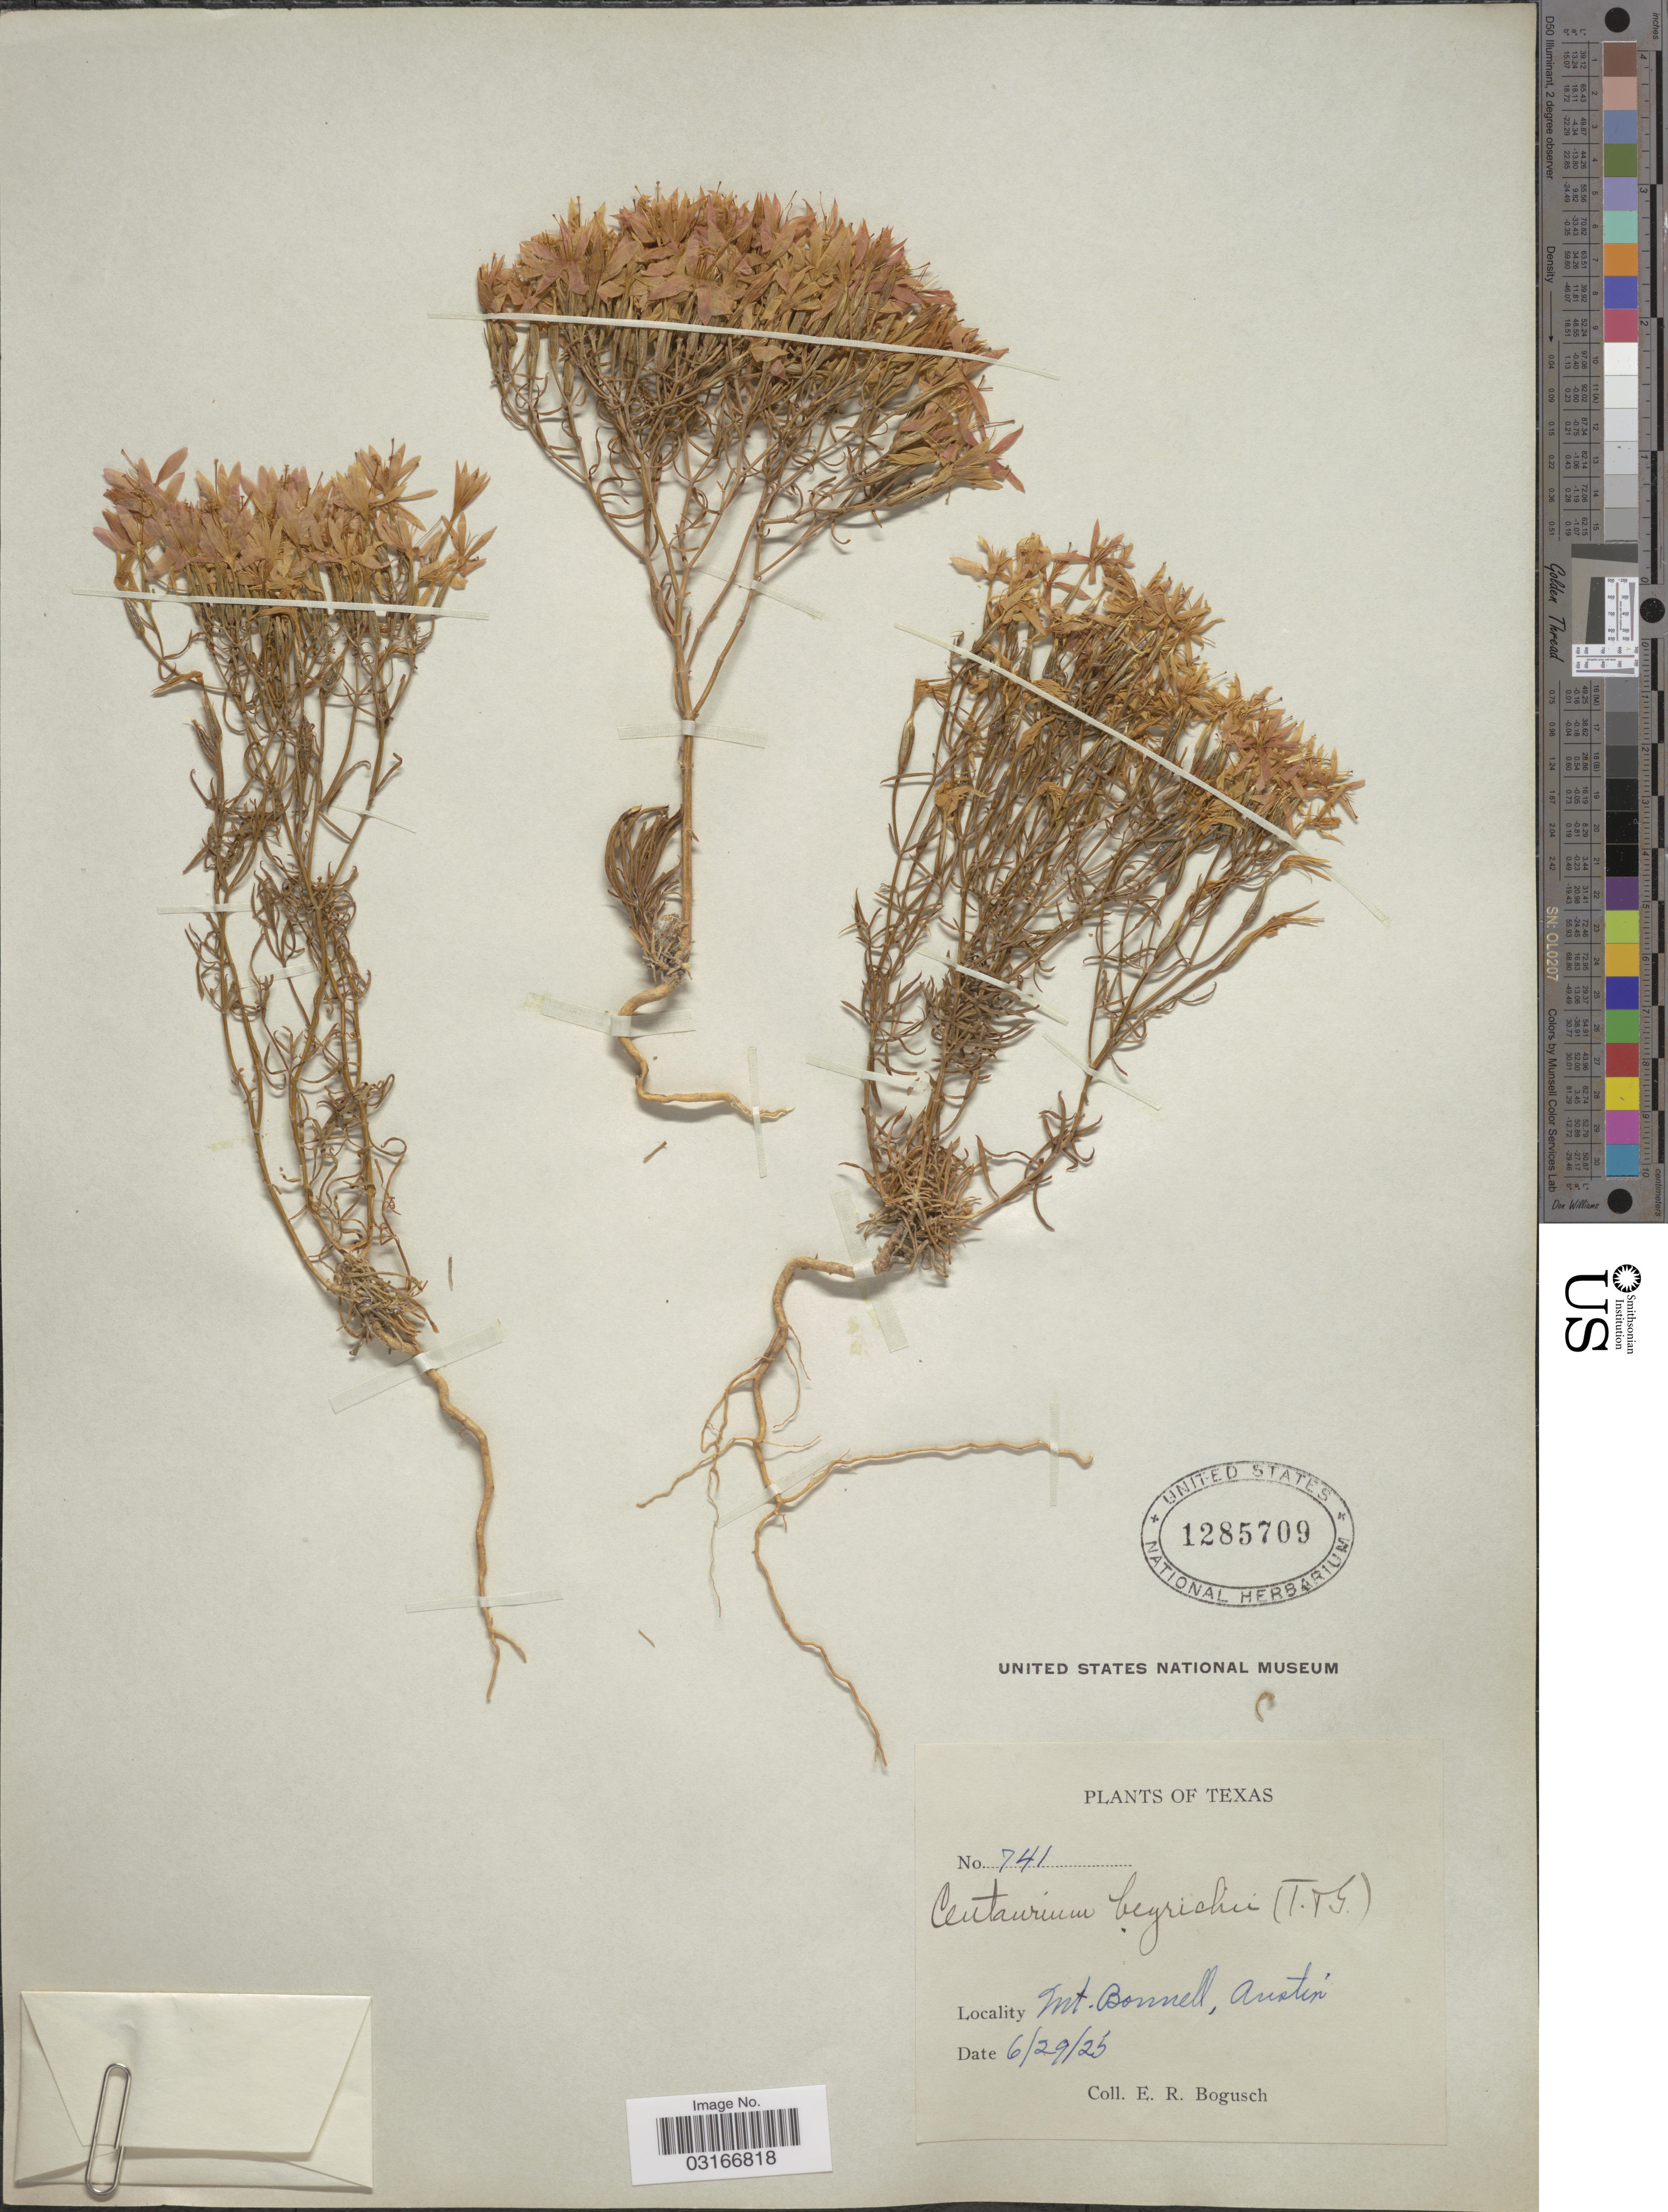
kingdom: Plantae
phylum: Tracheophyta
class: Magnoliopsida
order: Gentianales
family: Gentianaceae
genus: Centaurium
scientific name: Centaurium beyrichii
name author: (Torr.) B.L. Rob.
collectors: E. Bogusch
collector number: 741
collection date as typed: Transcribed d/m/y: 29/6/25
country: United States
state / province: Texas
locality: Mt. Bonnell, Austin.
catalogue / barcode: US 1285709